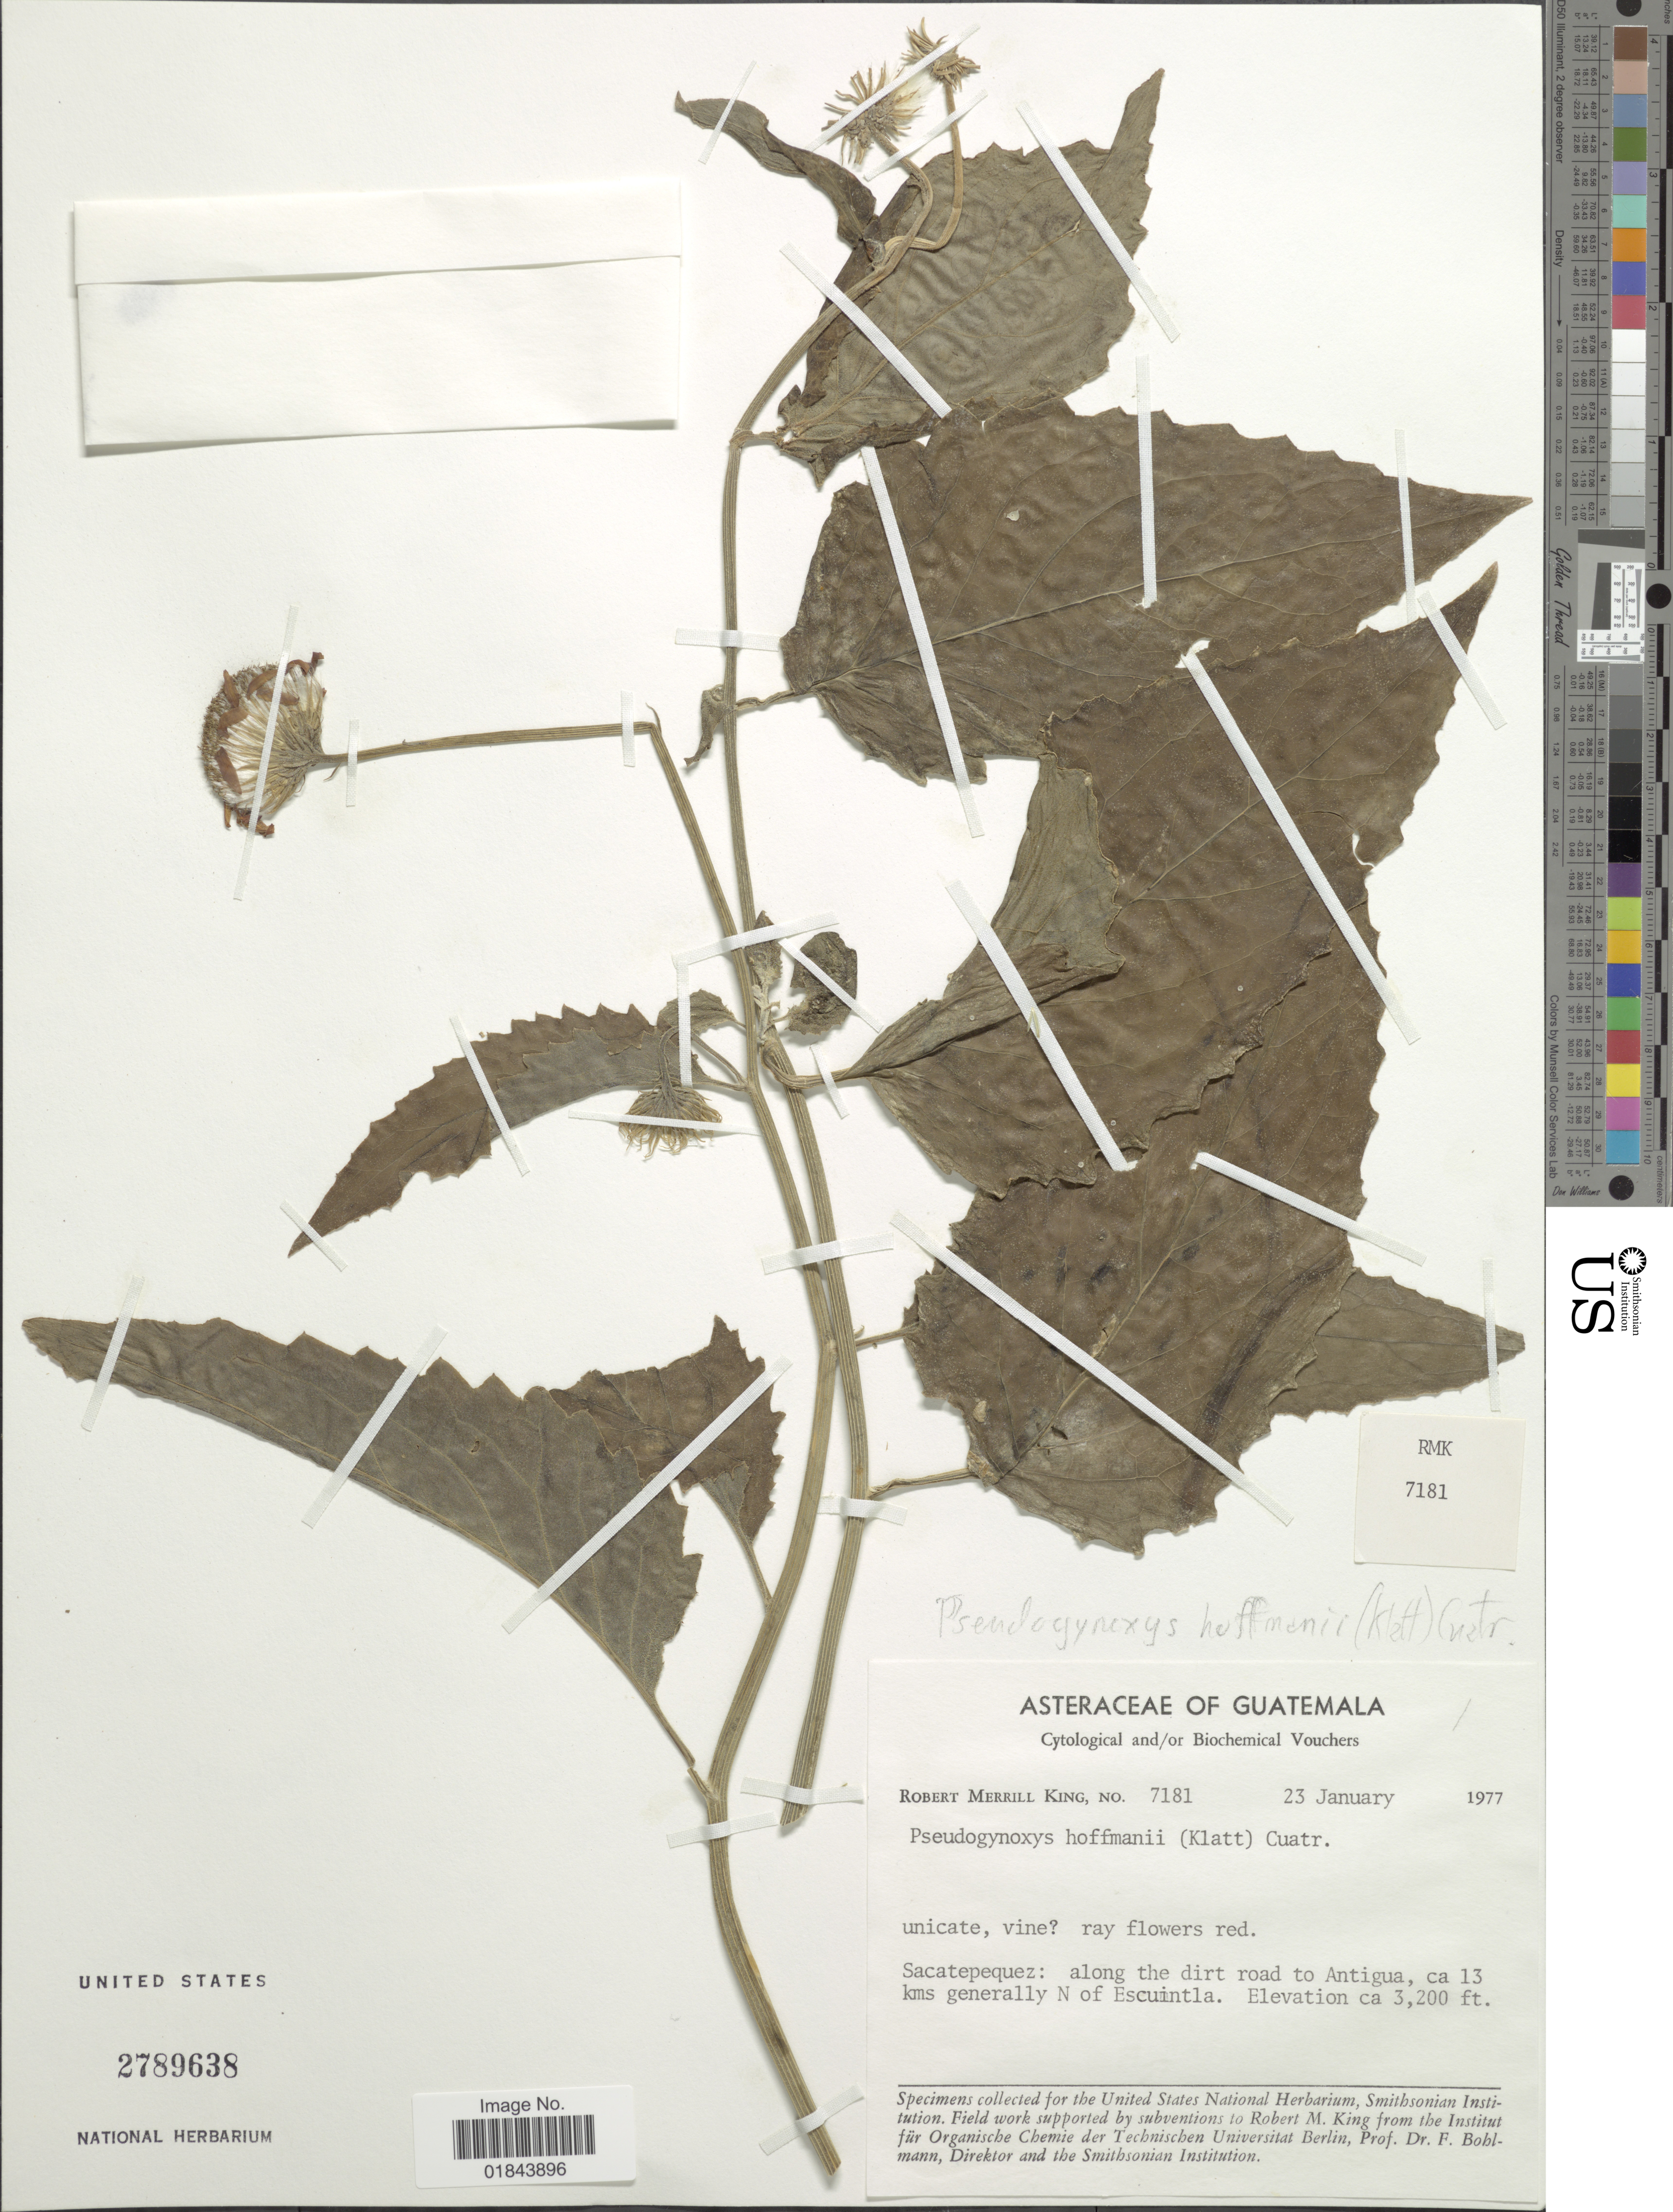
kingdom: Plantae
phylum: Tracheophyta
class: Magnoliopsida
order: Asterales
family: Asteraceae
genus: Pseudogynoxys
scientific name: Pseudogynoxys cummingii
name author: (Benth.) H. Rob. & Cuatrec.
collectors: R. M. King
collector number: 7181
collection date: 1977-01-23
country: Guatemala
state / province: Sacatepéquez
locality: Sacatepequez: along the dirt road to Antigua, ca 13 kms generally N of Escuintla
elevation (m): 975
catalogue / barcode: US 2789638